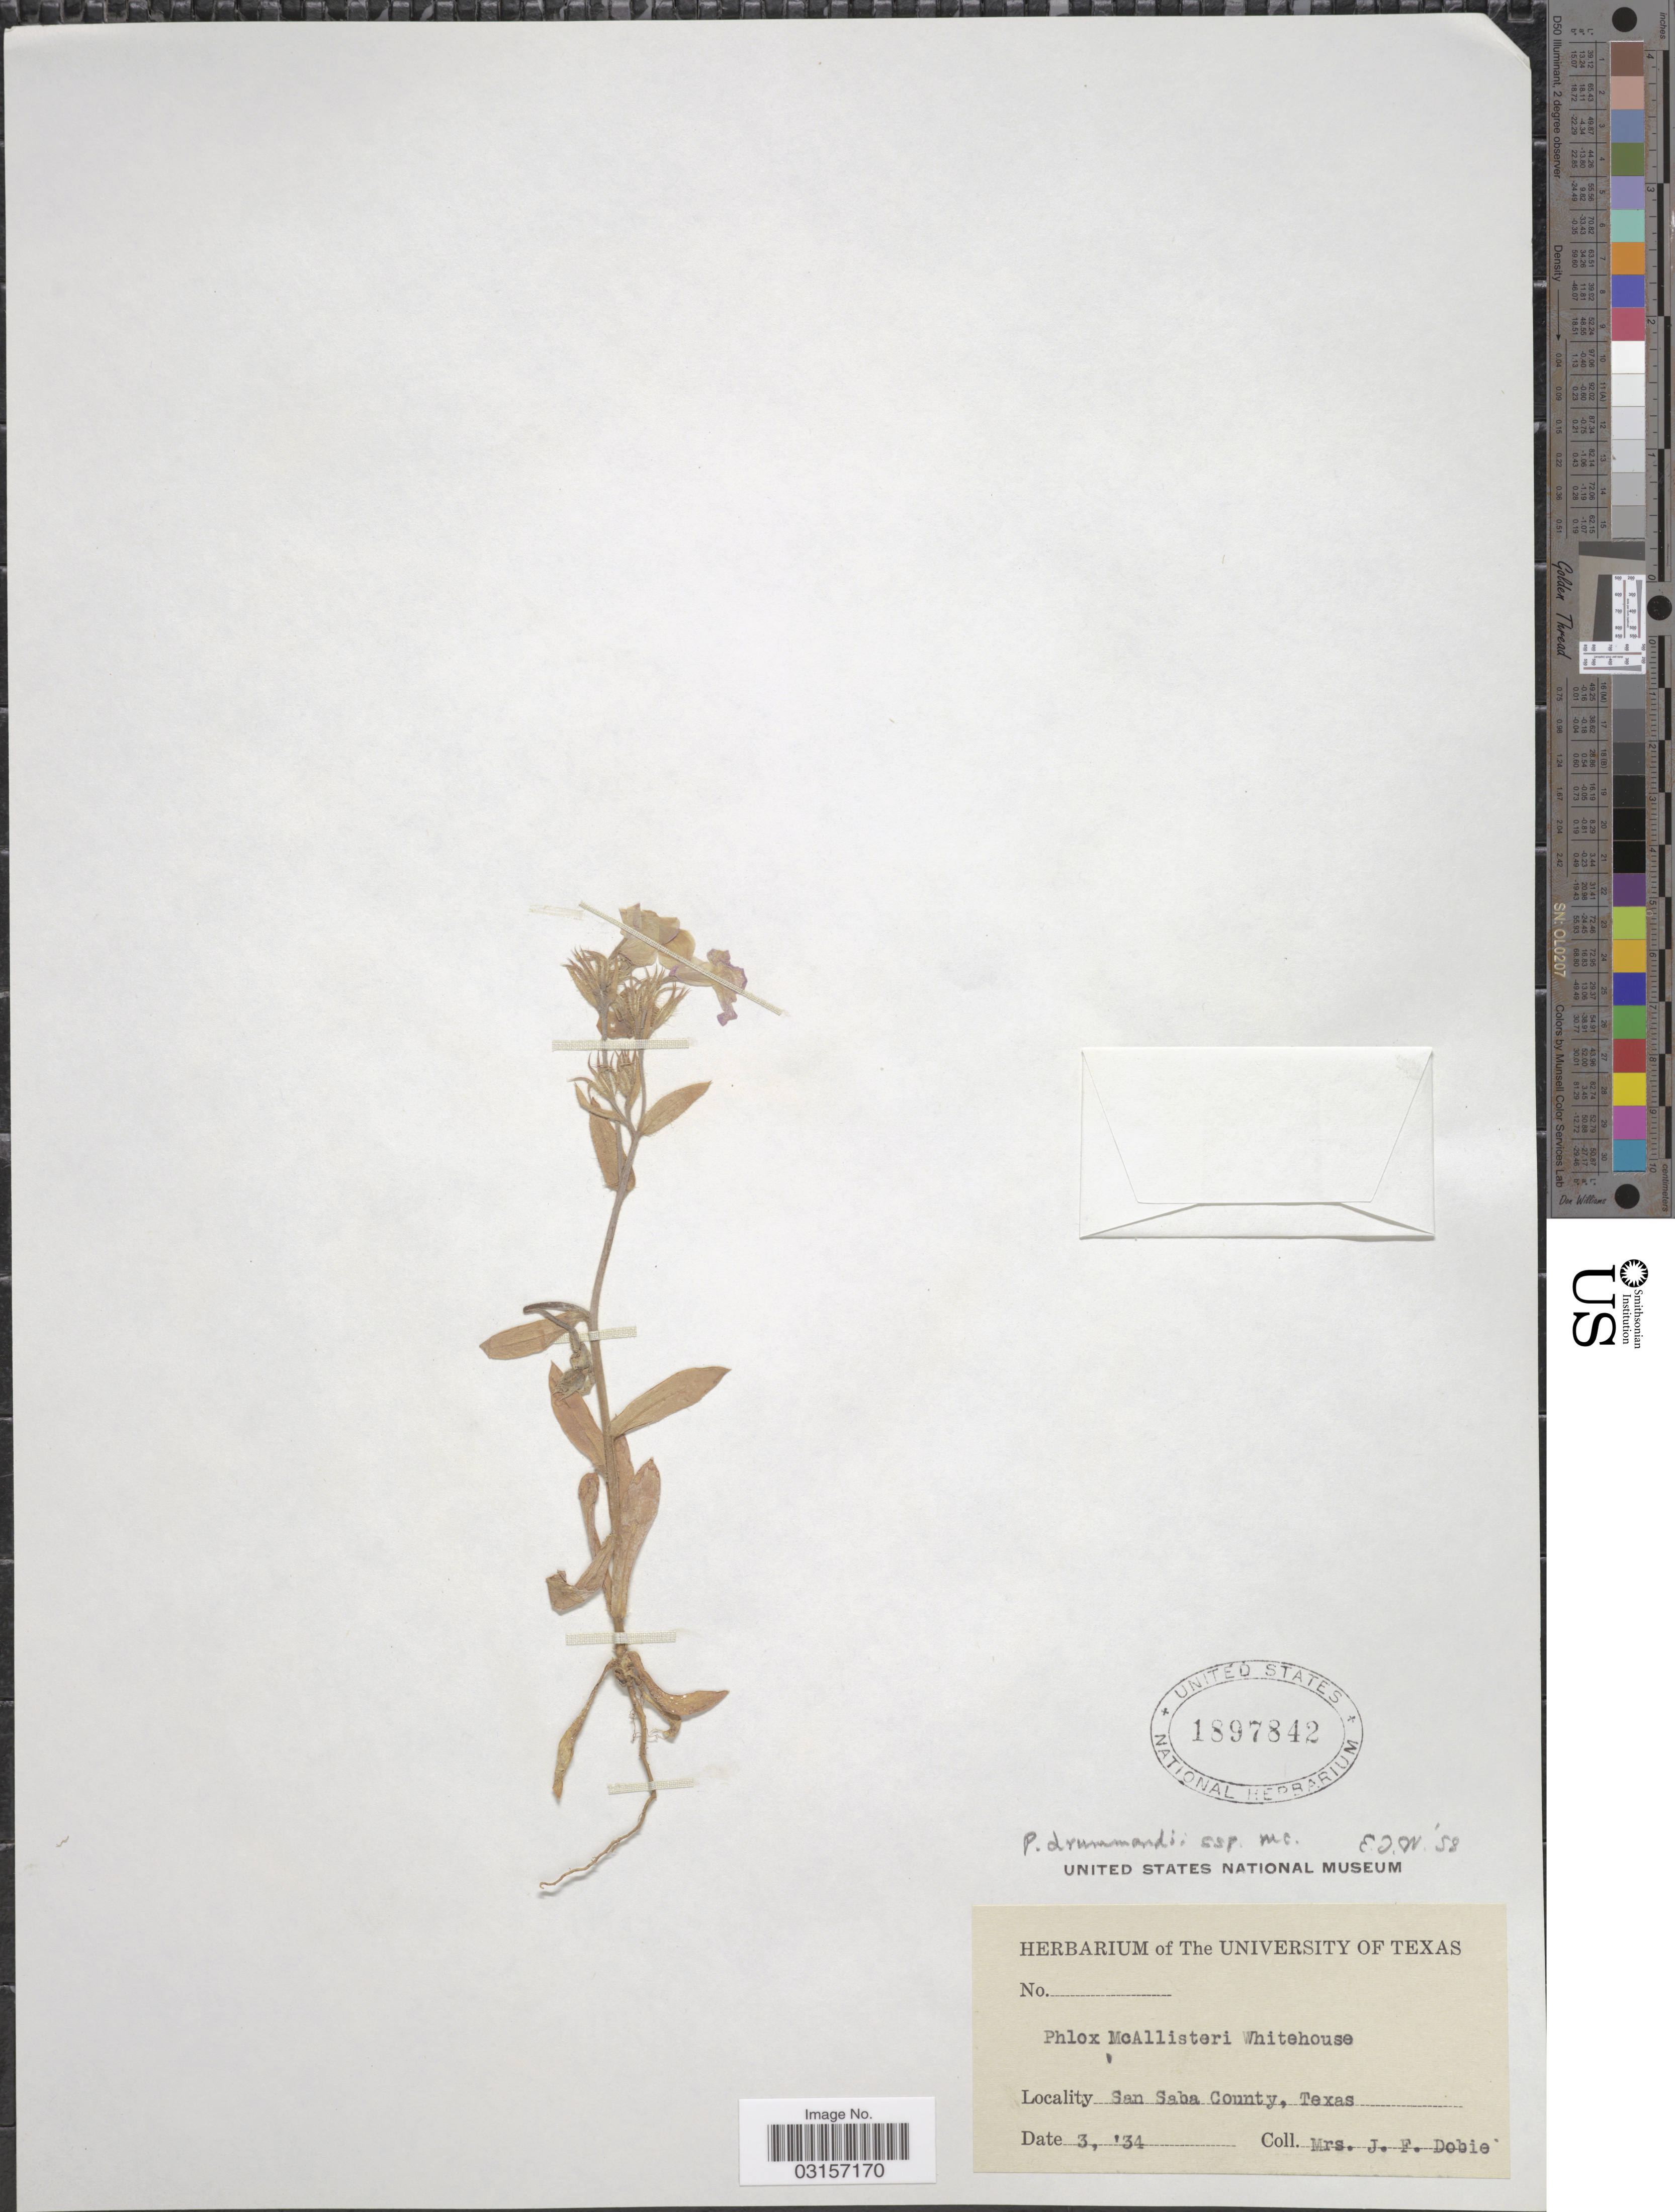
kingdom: Plantae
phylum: Tracheophyta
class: Magnoliopsida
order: Ericales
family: Polemoniaceae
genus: Phlox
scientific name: Phlox drummondii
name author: Hook.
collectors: J. Dobie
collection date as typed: Transcribed d/m/y: /3/34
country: United States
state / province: Texas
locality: San Saba County, Texas.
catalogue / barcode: US 1897842